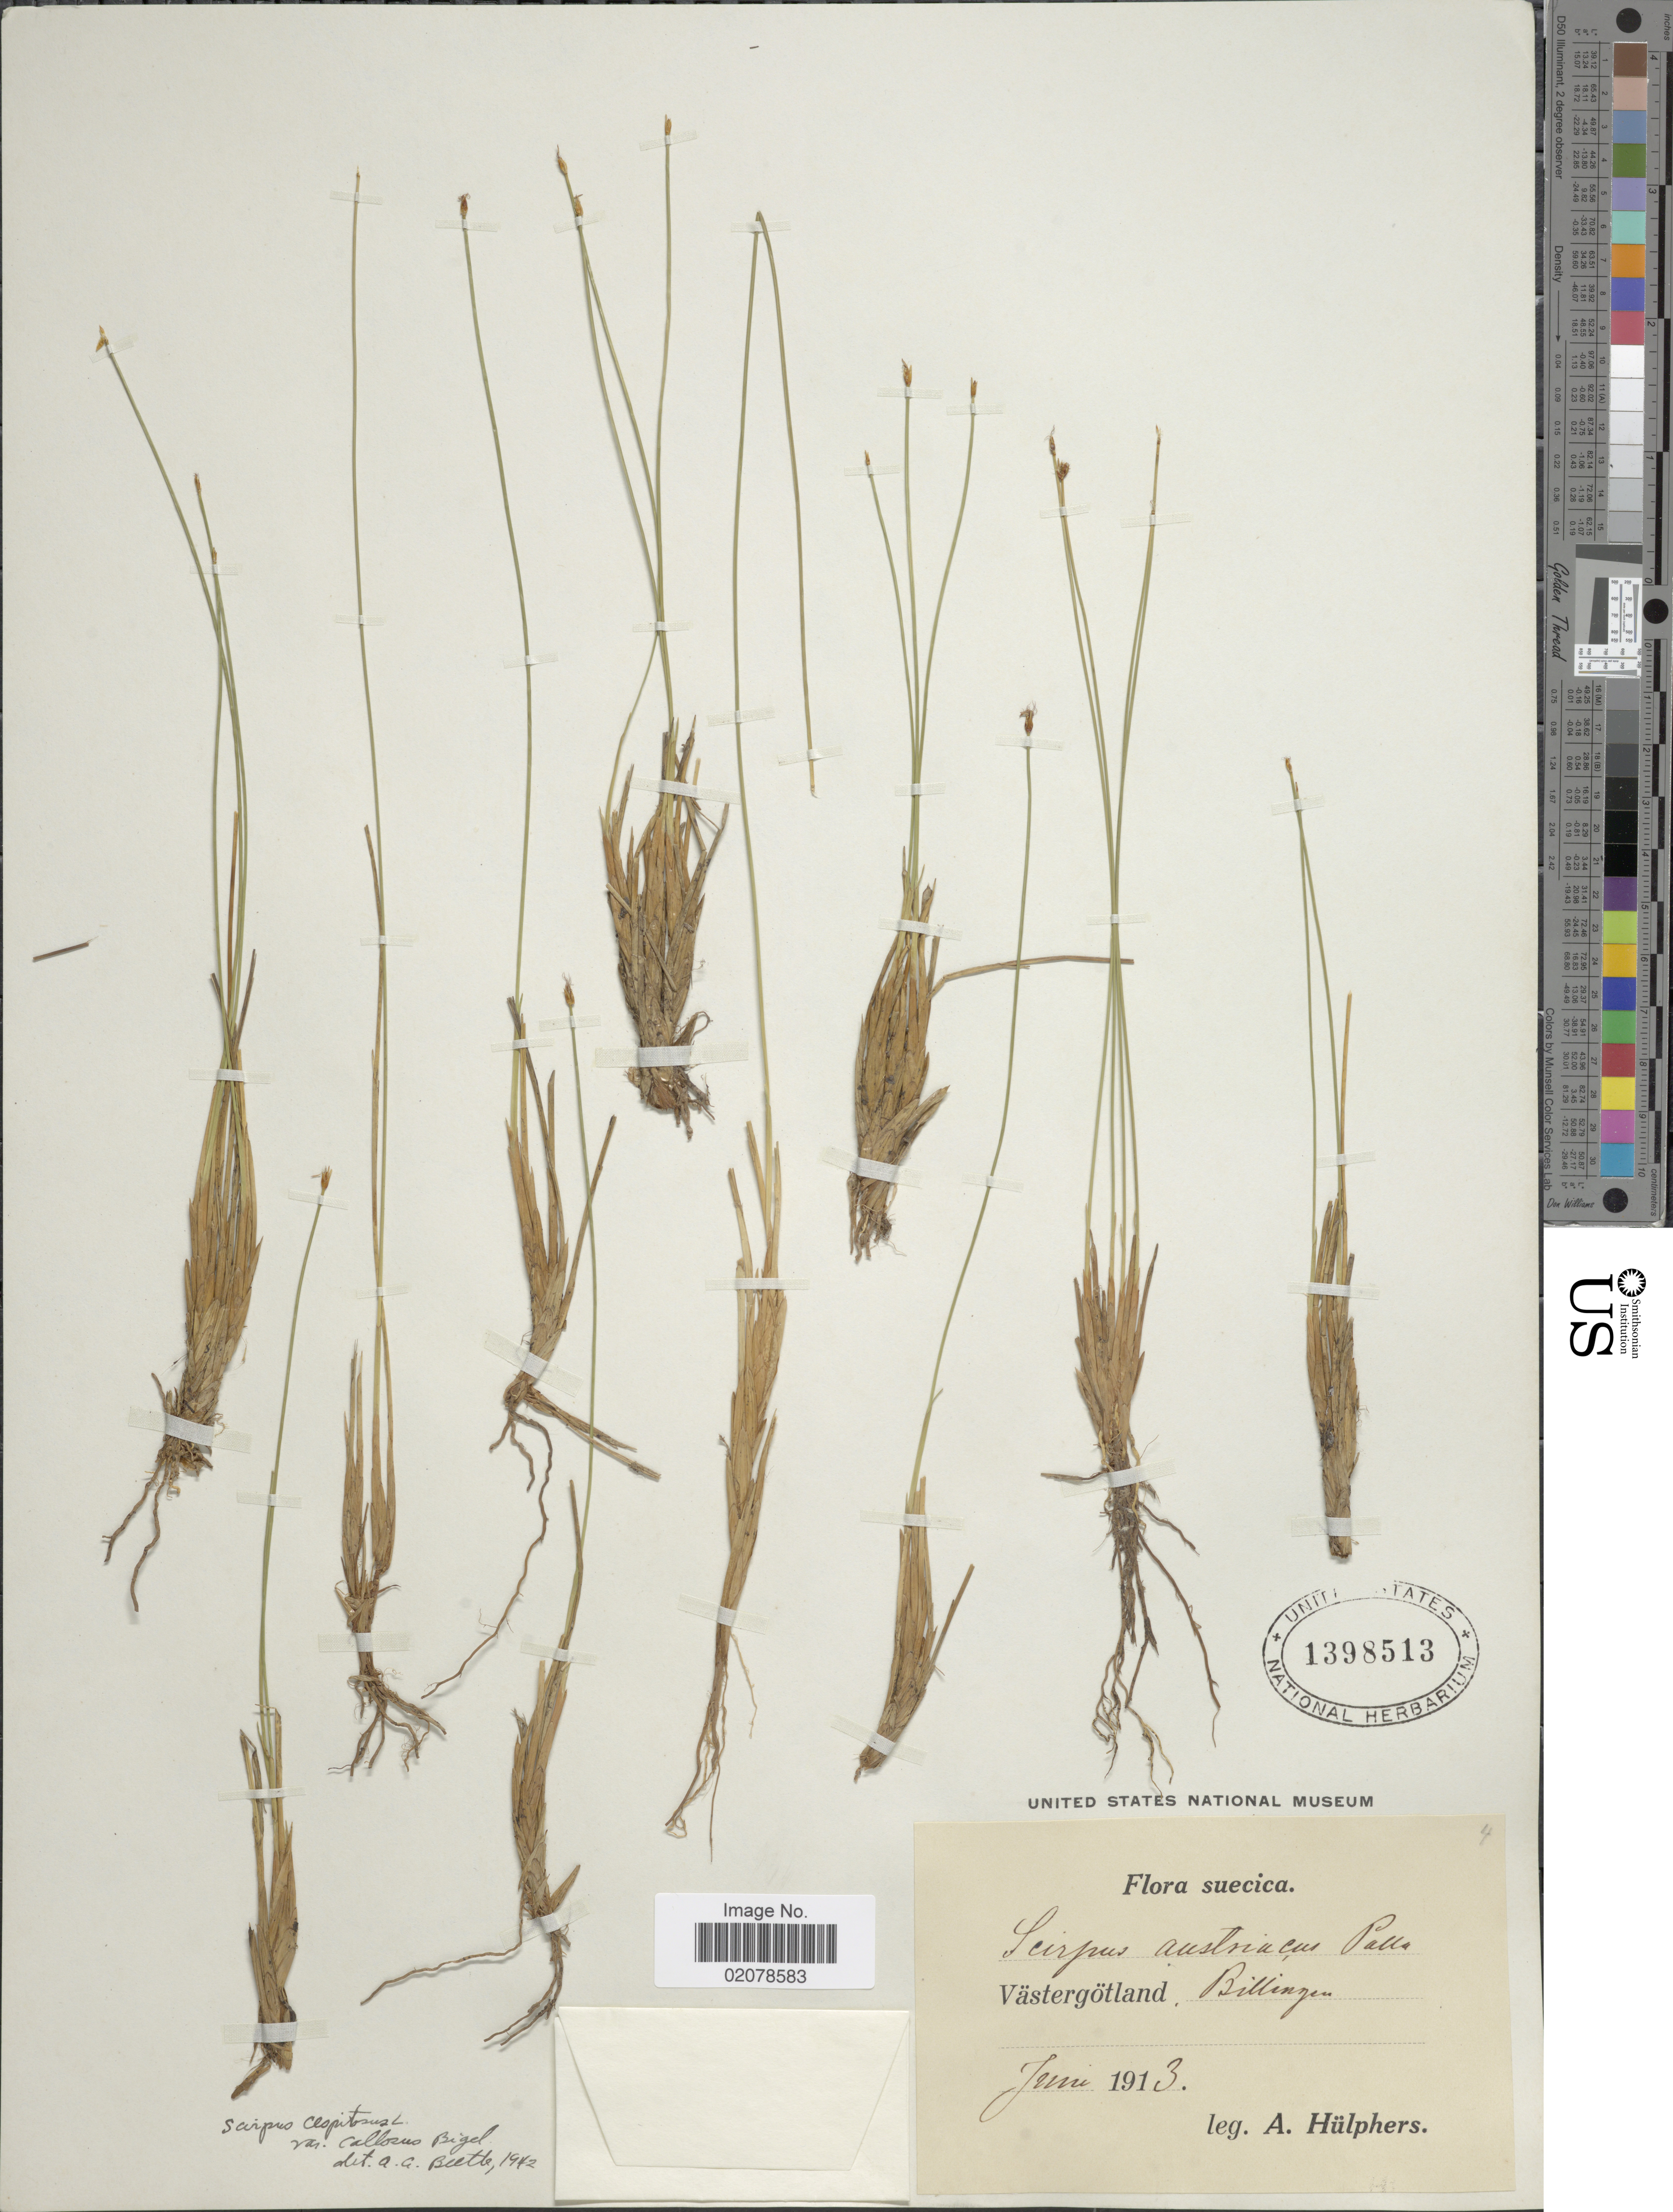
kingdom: Plantae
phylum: Tracheophyta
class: Liliopsida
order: Poales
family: Cyperaceae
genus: Trichophorum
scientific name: Trichophorum cespitosum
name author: (L.) Hartm.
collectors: A. Hülphers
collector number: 4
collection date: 1913-06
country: Sweden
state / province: Västra Götaland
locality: Västergötland, Billingen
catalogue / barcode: US 1398513